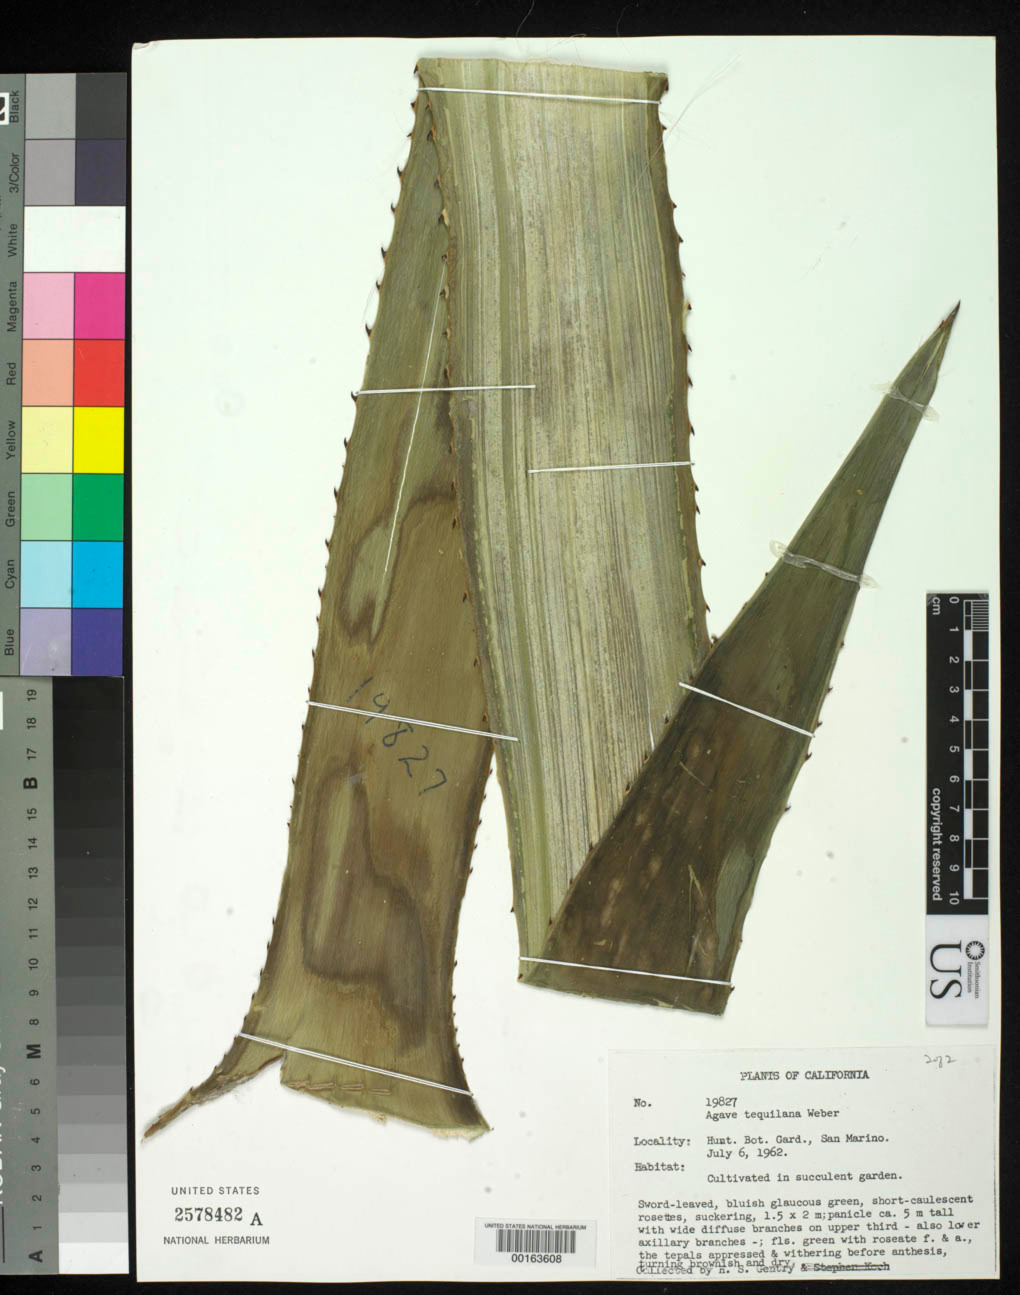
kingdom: Plantae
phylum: Tracheophyta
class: Liliopsida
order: Asparagales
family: Asparagaceae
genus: Agave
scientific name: Agave tequilana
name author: F.A.C. Weber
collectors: H. S. Gentry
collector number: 19827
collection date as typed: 06 Jul 1962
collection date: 1962-07-06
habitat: In succulent garden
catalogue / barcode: US 2578482A